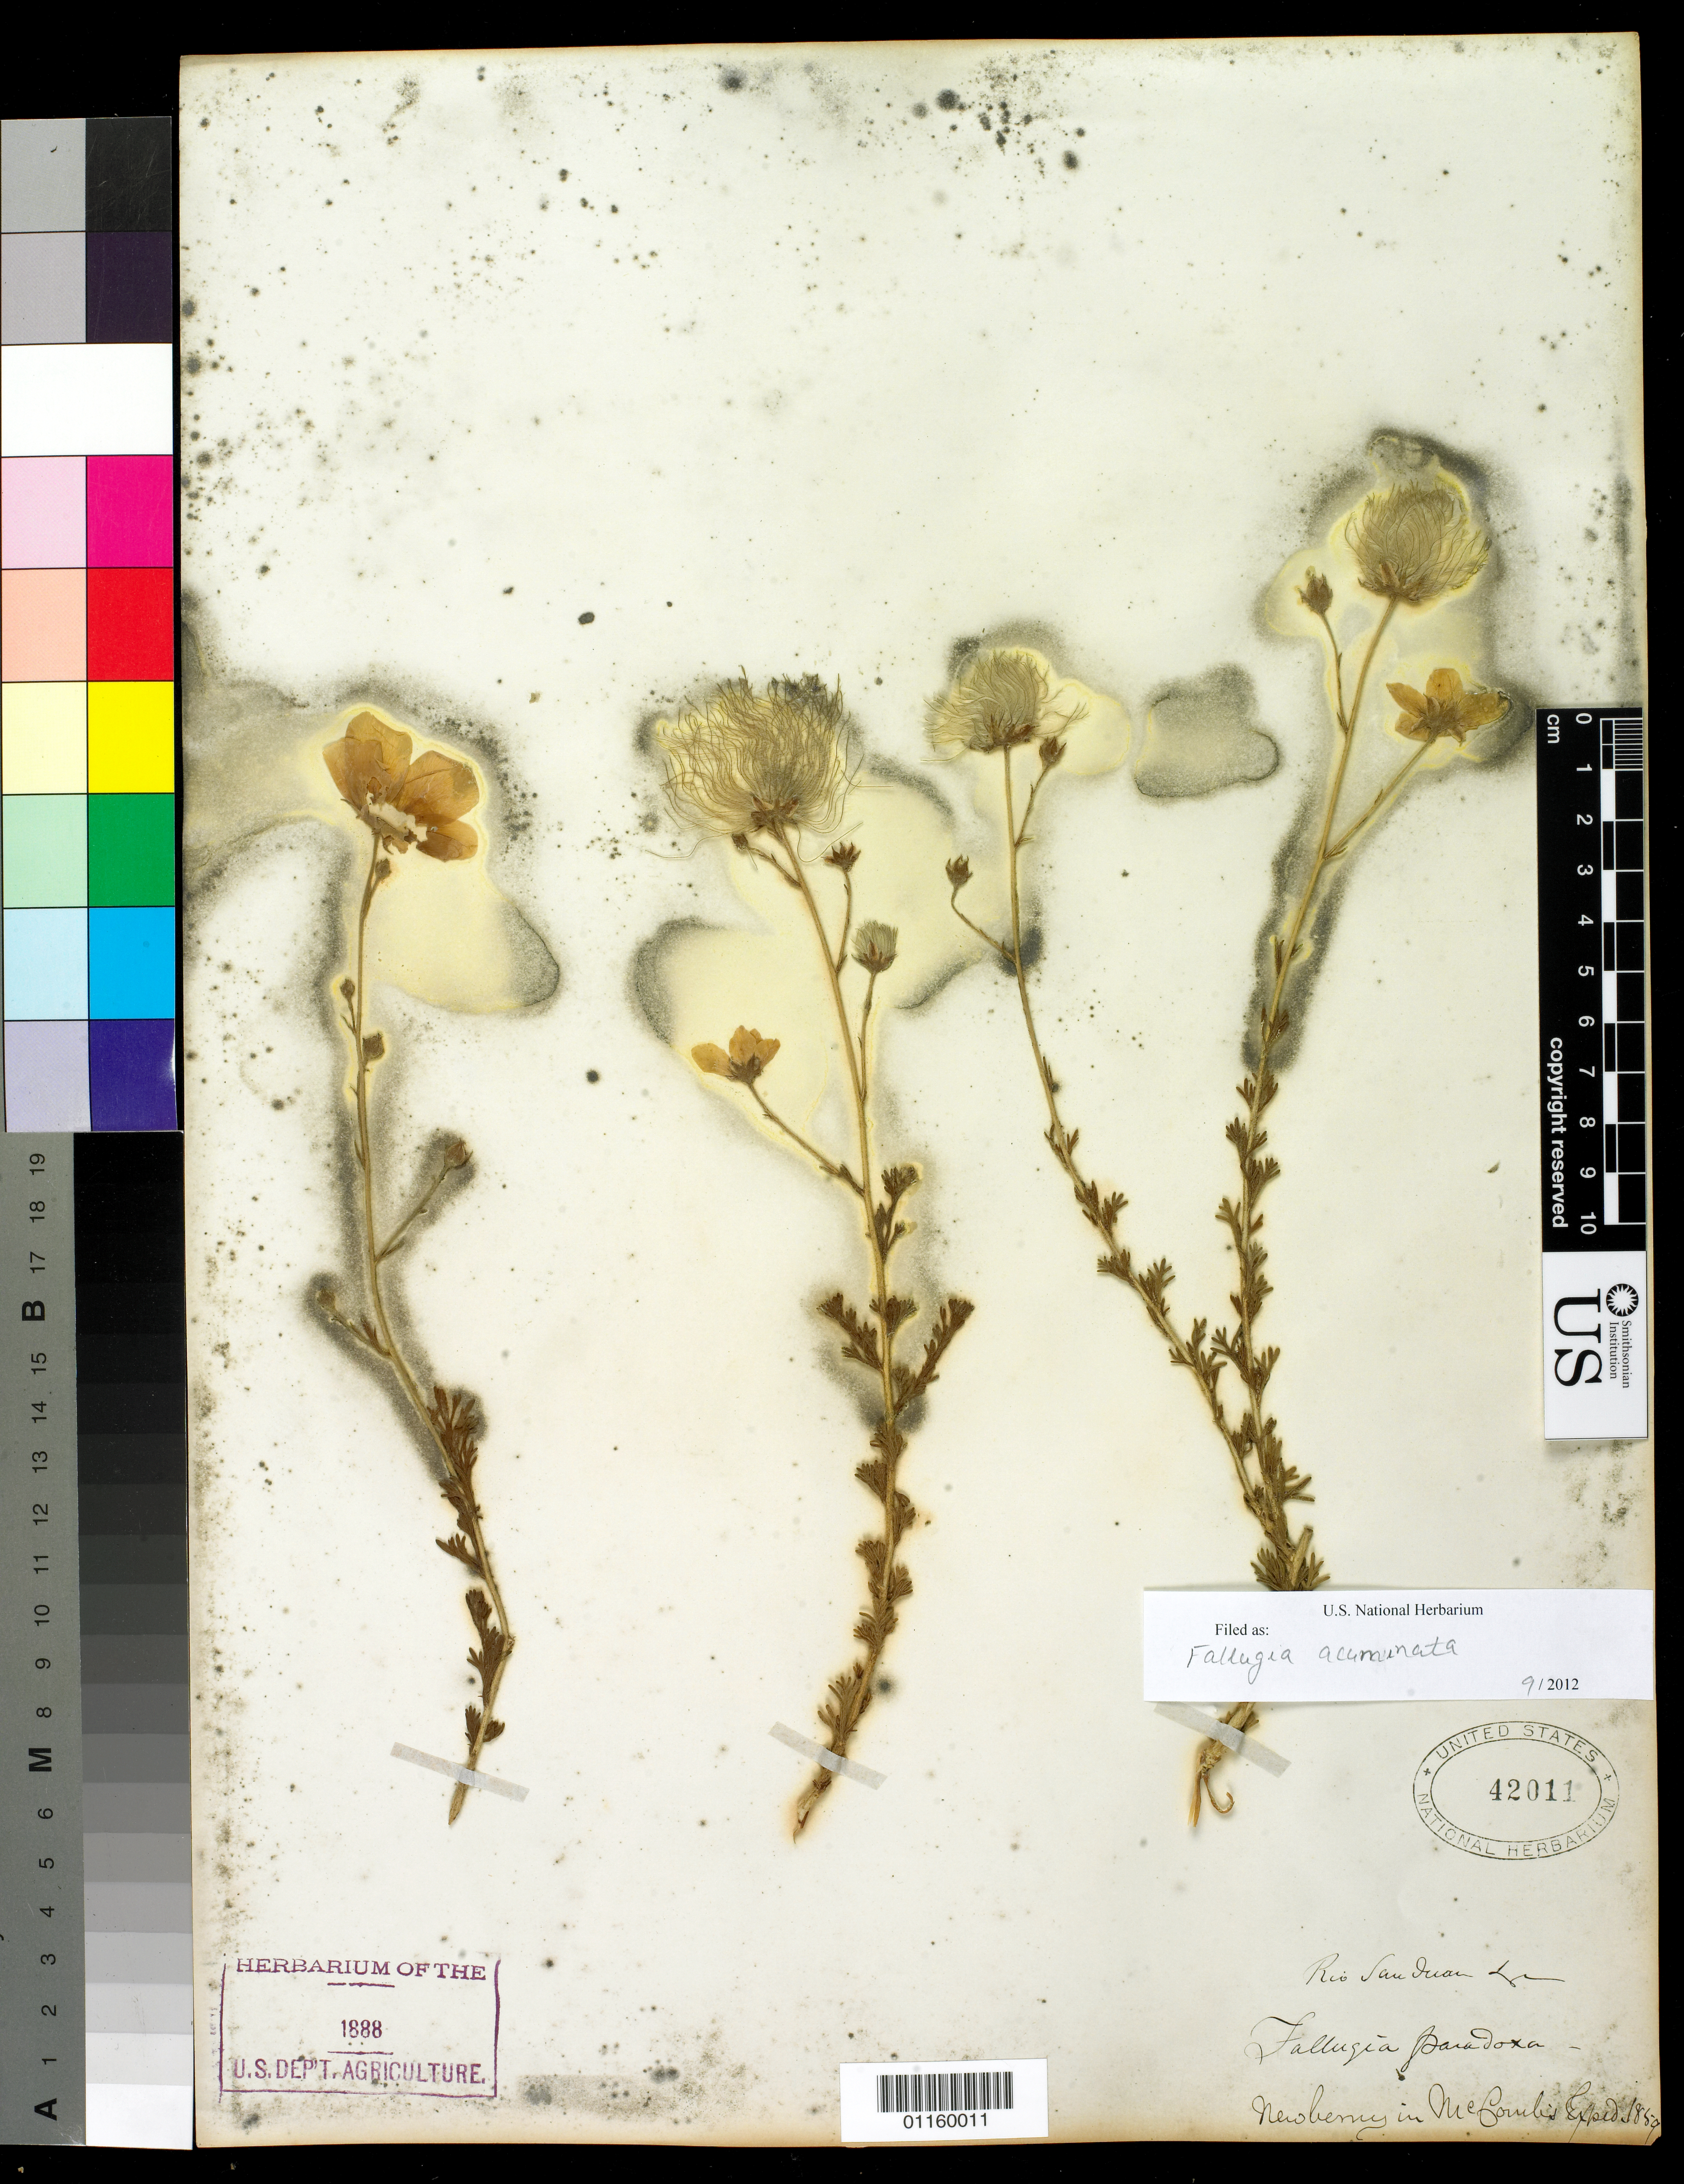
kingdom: Plantae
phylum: Tracheophyta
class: Magnoliopsida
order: Rosales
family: Rosaceae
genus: Fallugia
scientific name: Fallugia acuminata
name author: (Wooton) Rydb.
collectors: Newberry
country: United States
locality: Rio San Juan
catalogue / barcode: US 42011